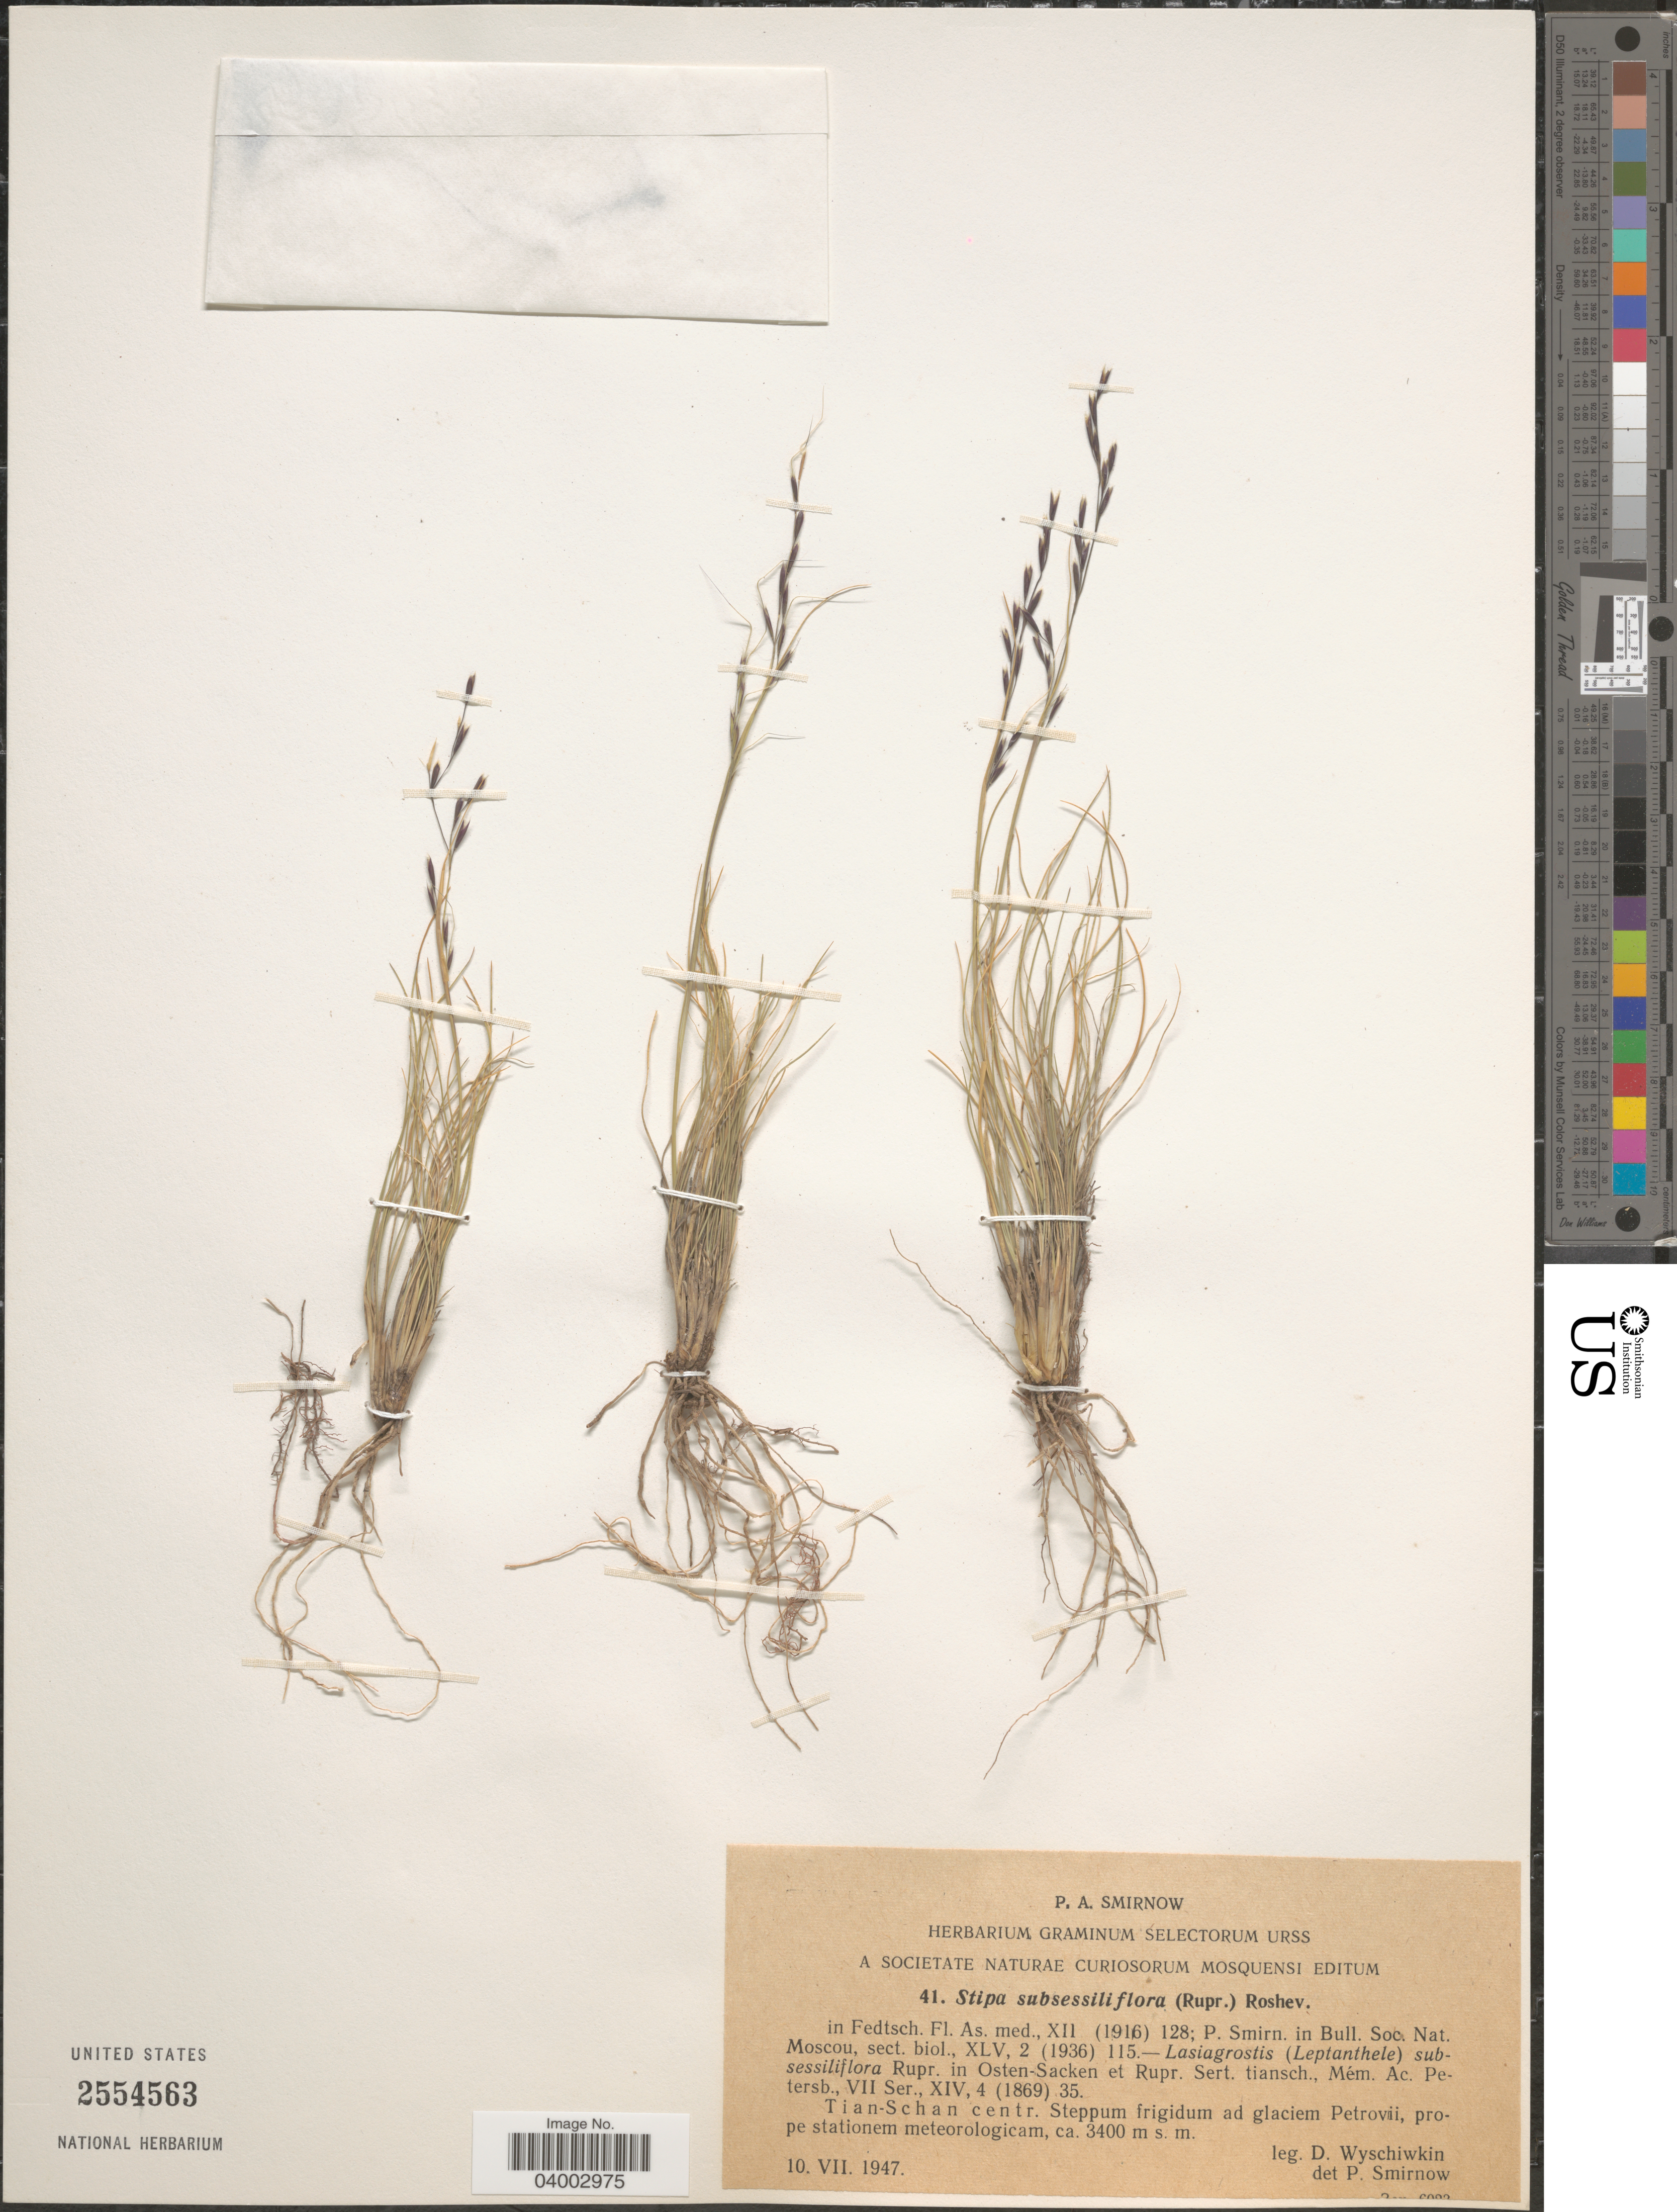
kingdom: Plantae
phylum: Tracheophyta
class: Liliopsida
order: Poales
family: Poaceae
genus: Stipa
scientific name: Stipa subsessiliflora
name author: (Rupr.) Roshev.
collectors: D. Wyschiwkin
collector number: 41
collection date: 1947-07-10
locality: Tian-Schan centr. Steppum frigidum ad glaciem Petrovii, prope stationem meteorologicam.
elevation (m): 3400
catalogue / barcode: US 2554563